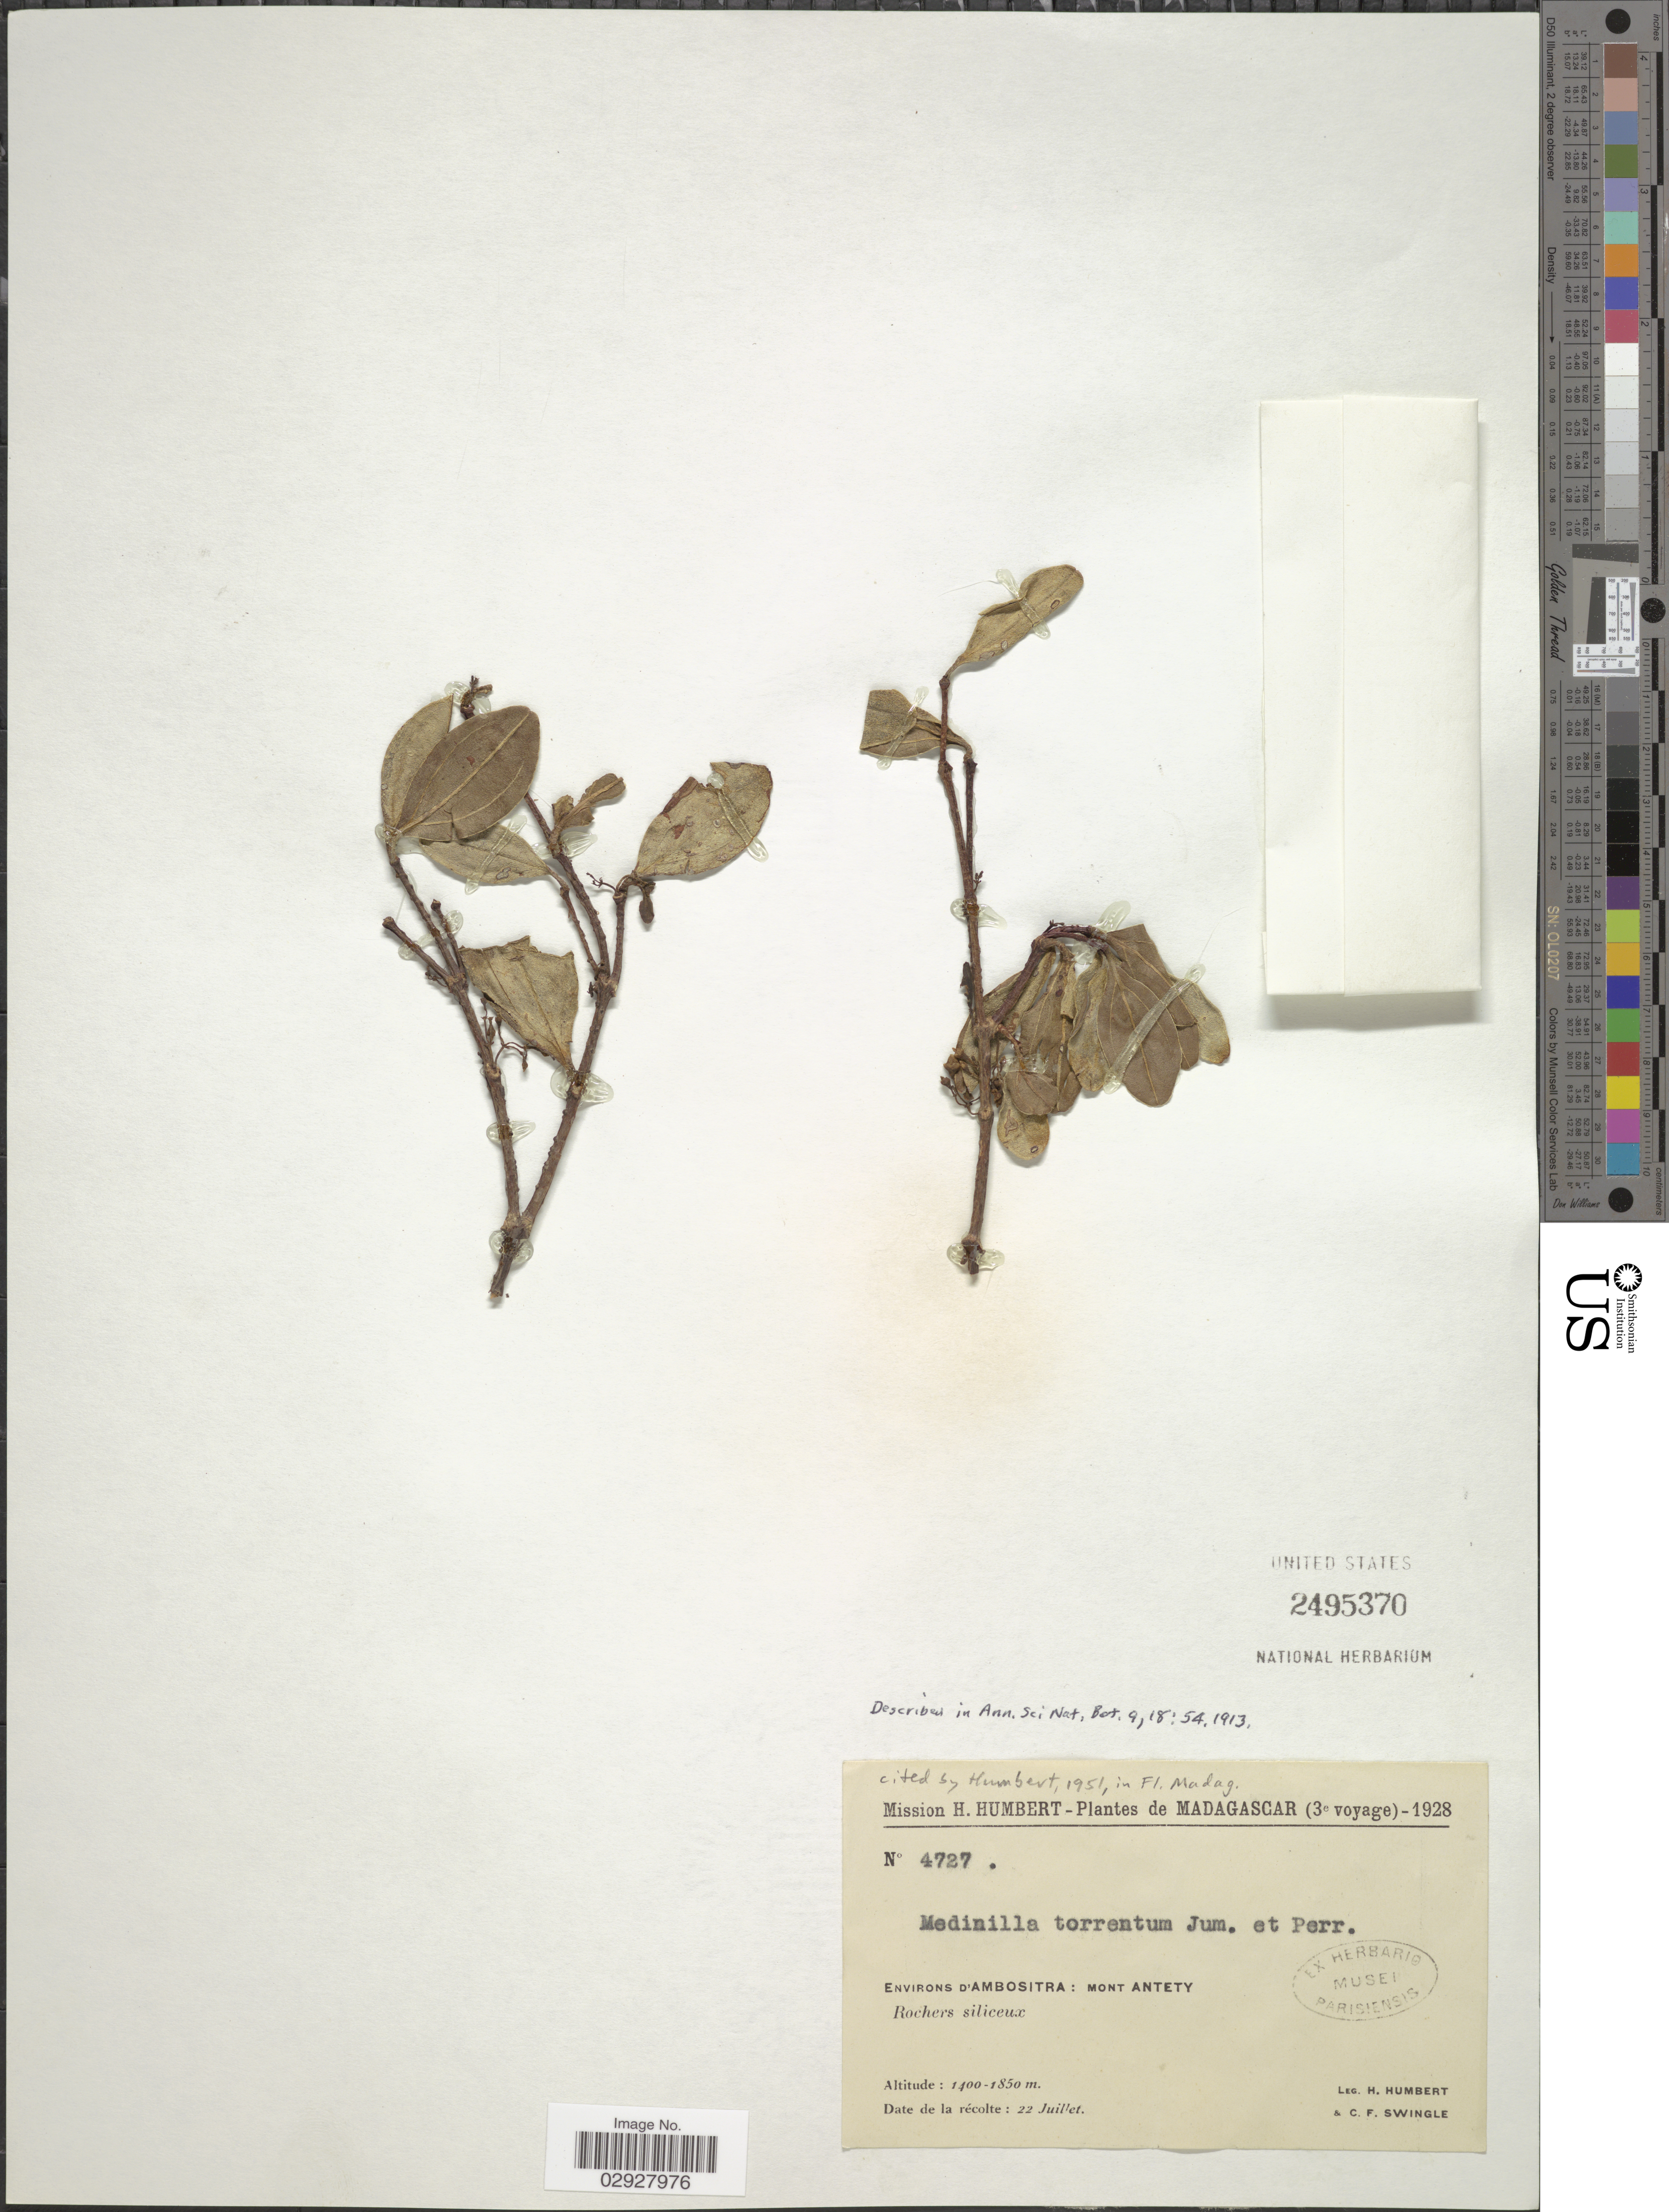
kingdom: Plantae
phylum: Tracheophyta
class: Magnoliopsida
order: Myrtales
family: Melastomataceae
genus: Medinilla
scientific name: Medinilla torrentum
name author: Jum. & H. Perrier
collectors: H. Humbert & C. Swingle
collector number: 4727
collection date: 1928-07-22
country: Madagascar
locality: Environs d'Ambositra: Mont Antety.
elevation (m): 1400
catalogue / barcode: US 2495370